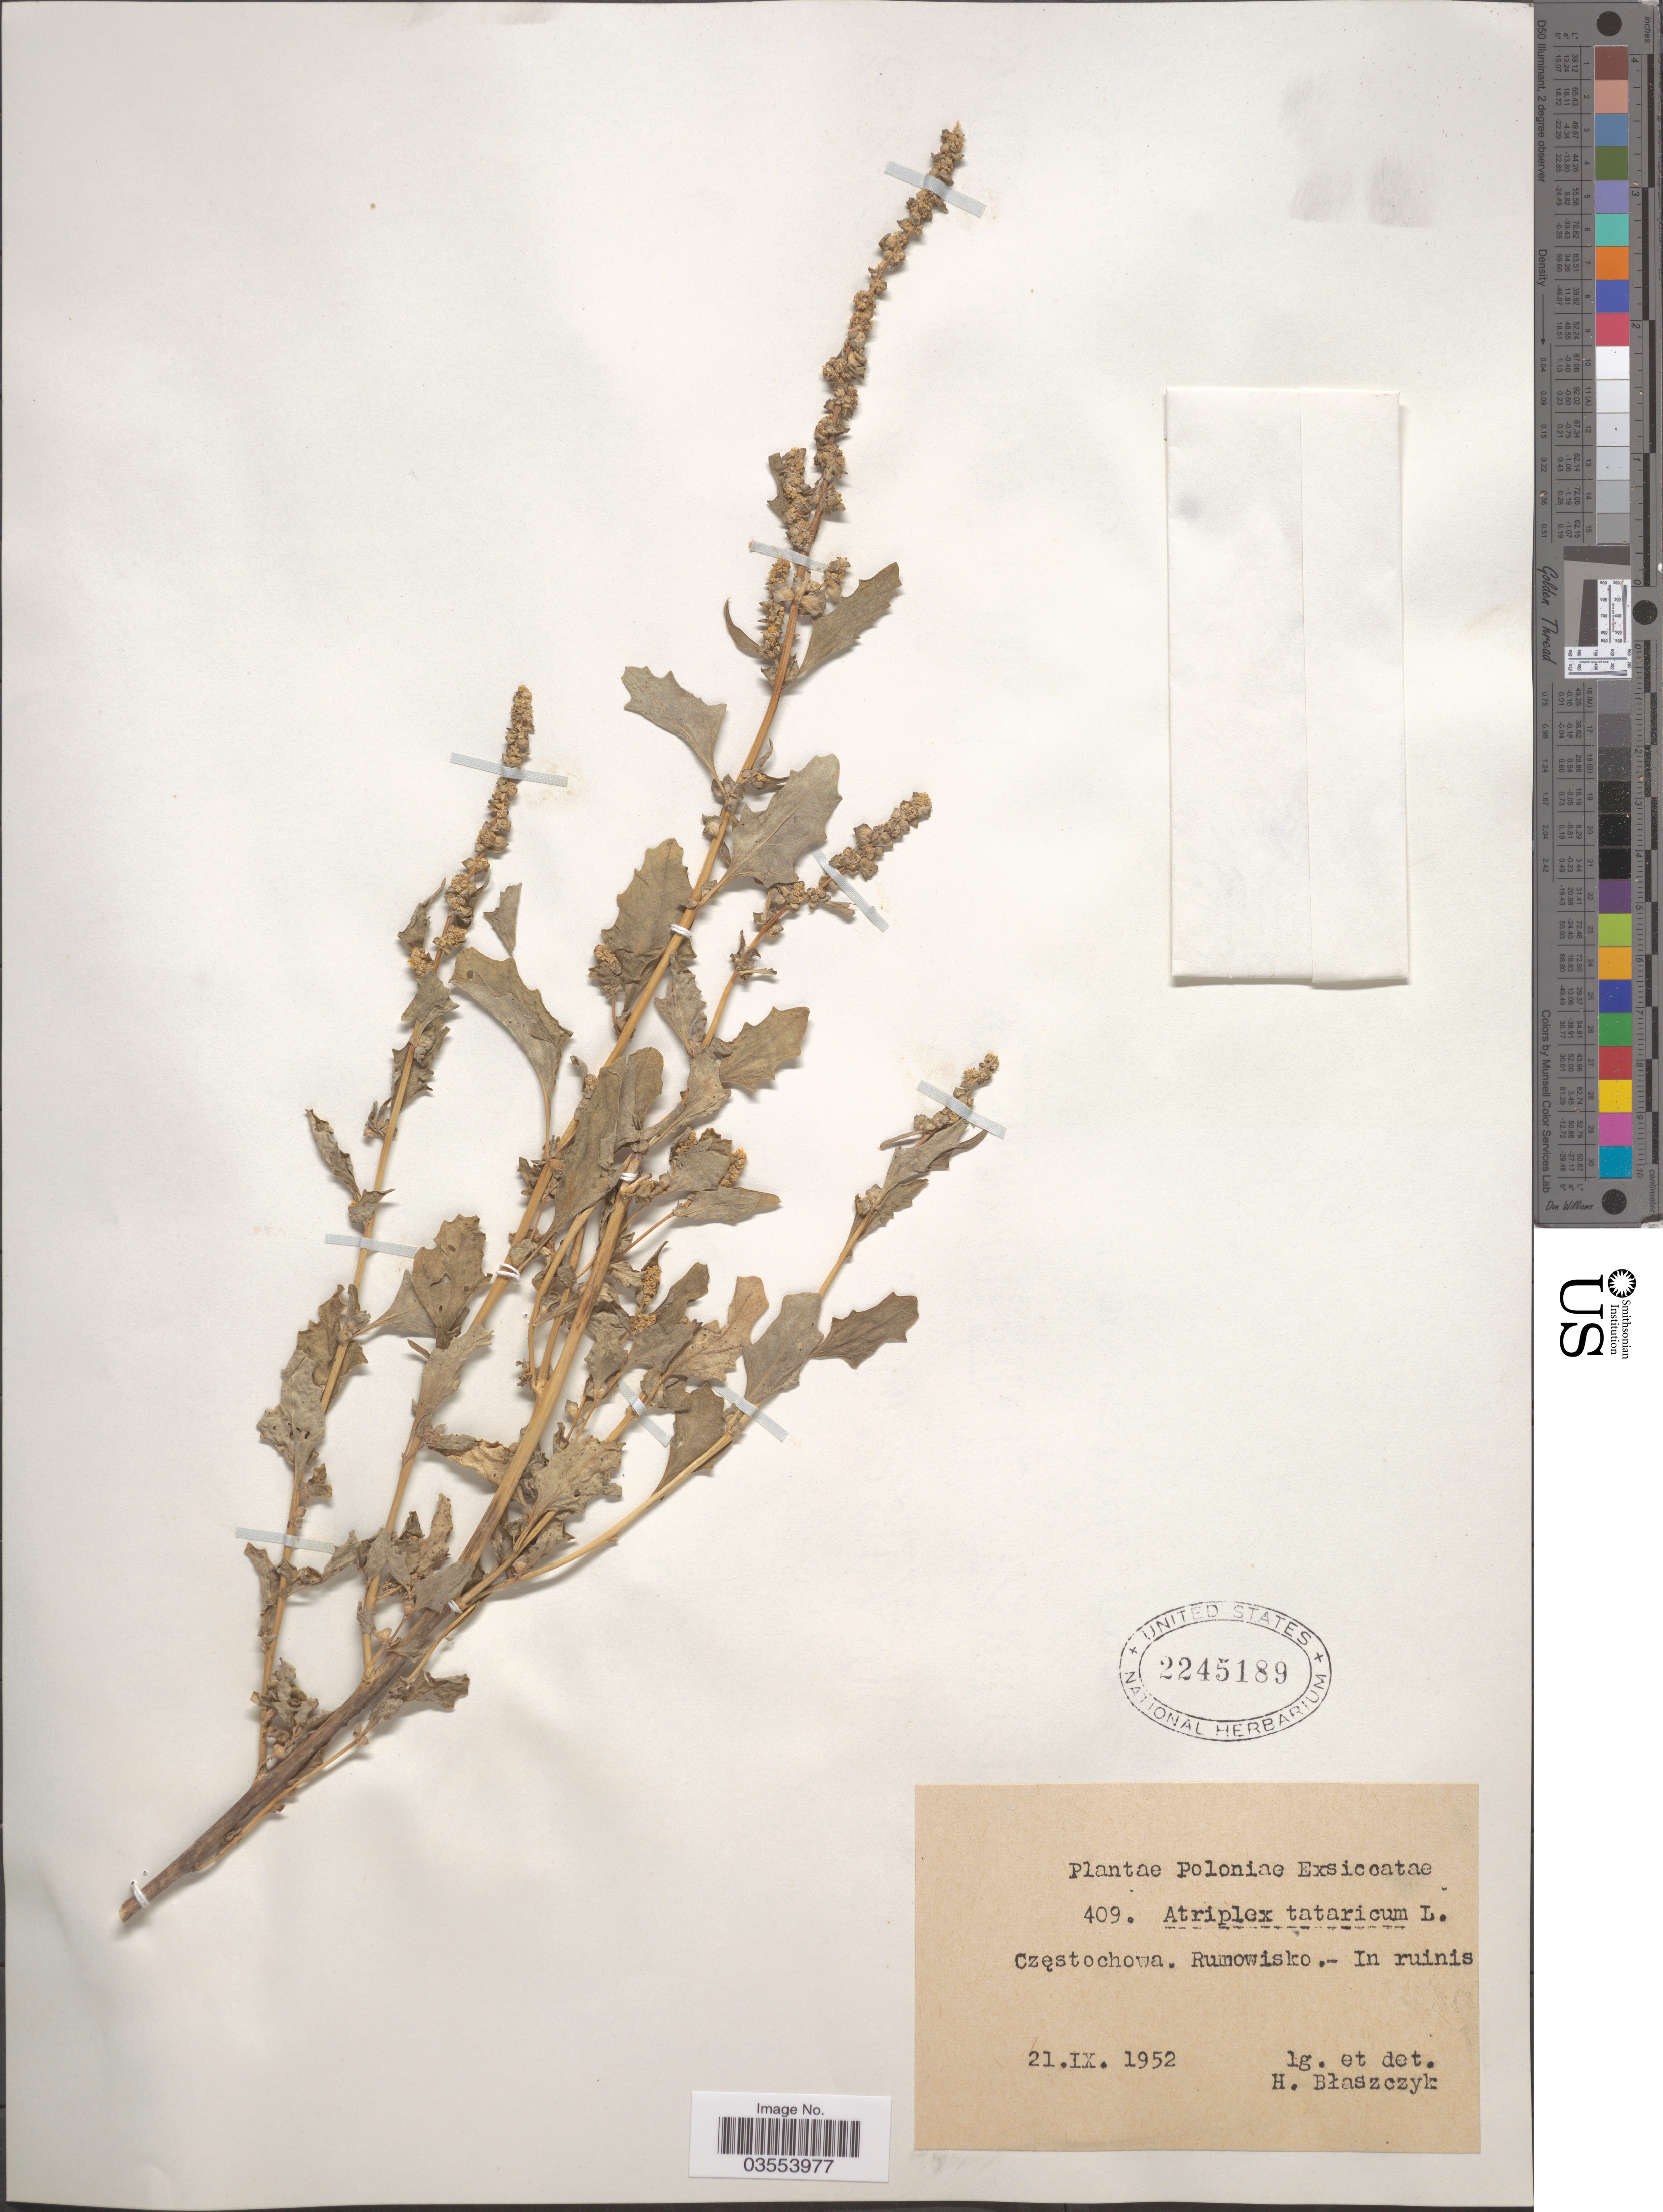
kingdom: Plantae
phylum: Tracheophyta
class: Magnoliopsida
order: Caryophyllales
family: Amaranthaceae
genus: Atriplex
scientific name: Atriplex tatarica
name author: L.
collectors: H. Blaszczyk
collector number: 409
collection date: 1952-09-21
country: Poland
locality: Częstochowa. Rumowisko.- In ruinis.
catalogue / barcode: US 2245189